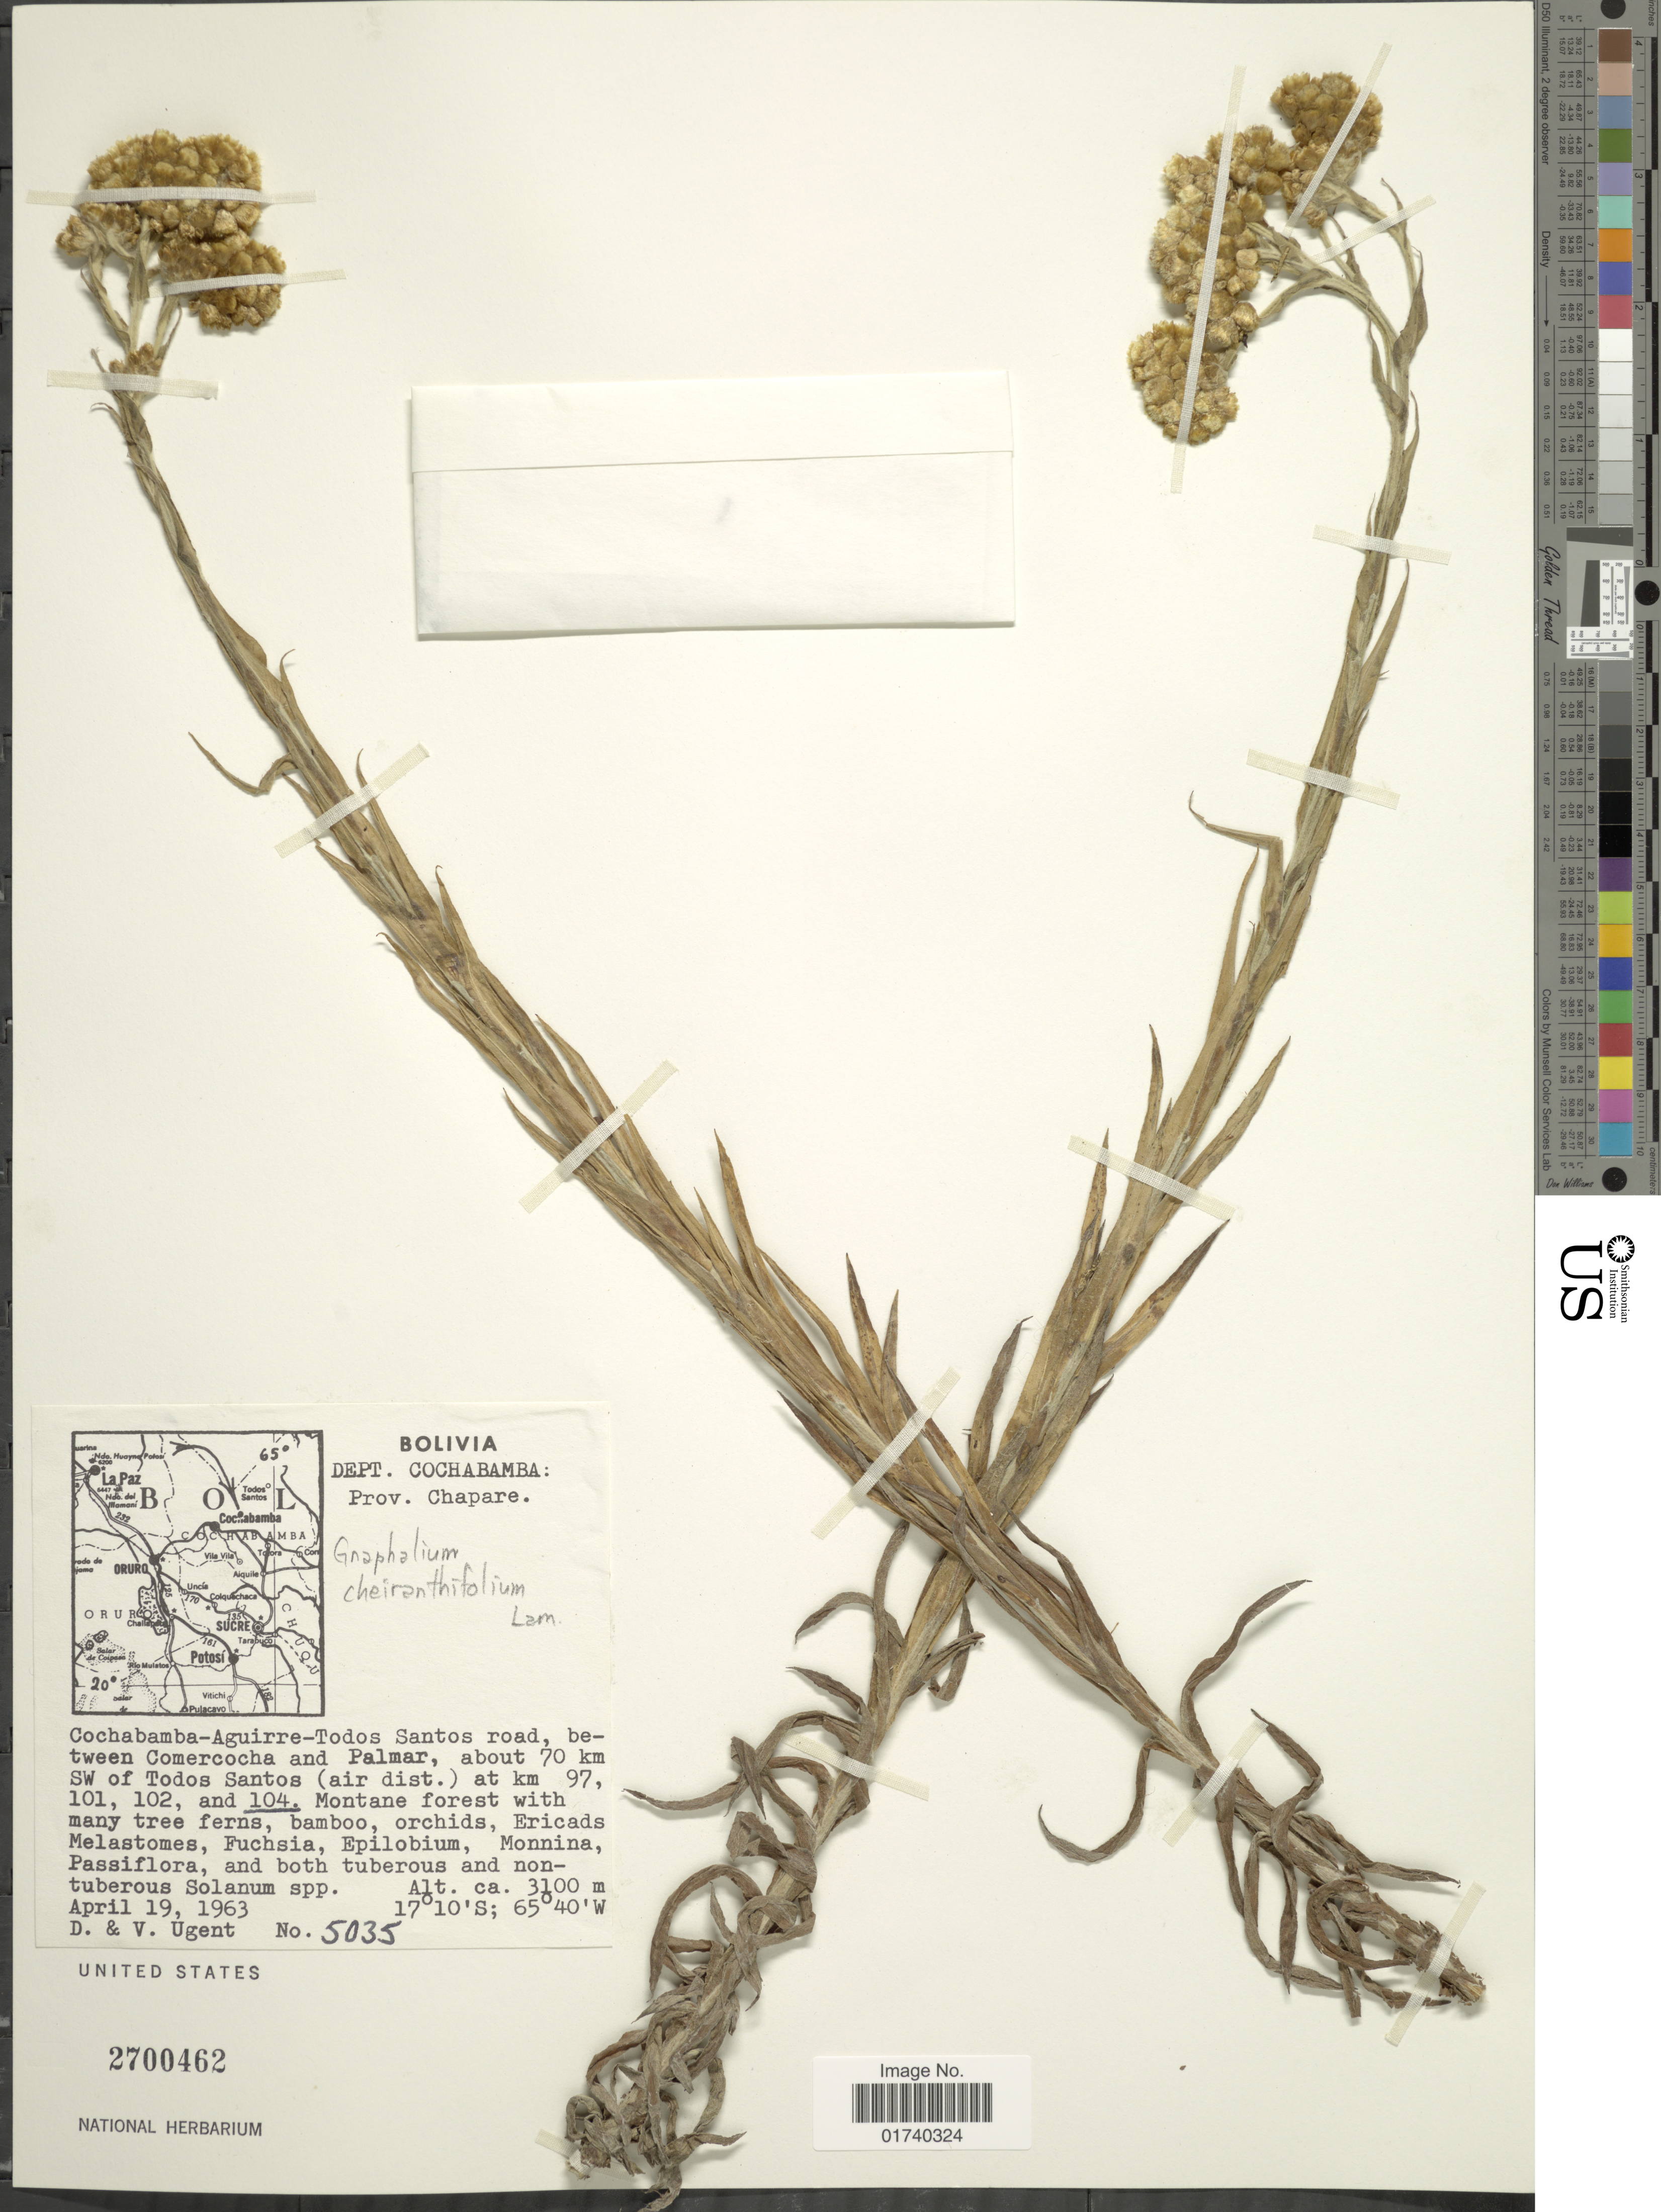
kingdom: Plantae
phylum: Tracheophyta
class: Magnoliopsida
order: Asterales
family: Asteraceae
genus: Pseudognaphalium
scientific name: Pseudognaphalium cheiranthifolium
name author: (Lam.) Hilliard & B.L. Burtt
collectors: D. Ugent & V. Ugent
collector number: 5035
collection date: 1963-04-19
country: Bolivia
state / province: Cochabamba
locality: Dept. Cochabamba, Prov. Chapare, Cochabamba, aguirre Todos Santos road, between Comercocha and Palmar, about 70 km SW of Todos Santos ( air dist 0 at km 97, 101, 102 and 104.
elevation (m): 3100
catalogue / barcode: US 2700462